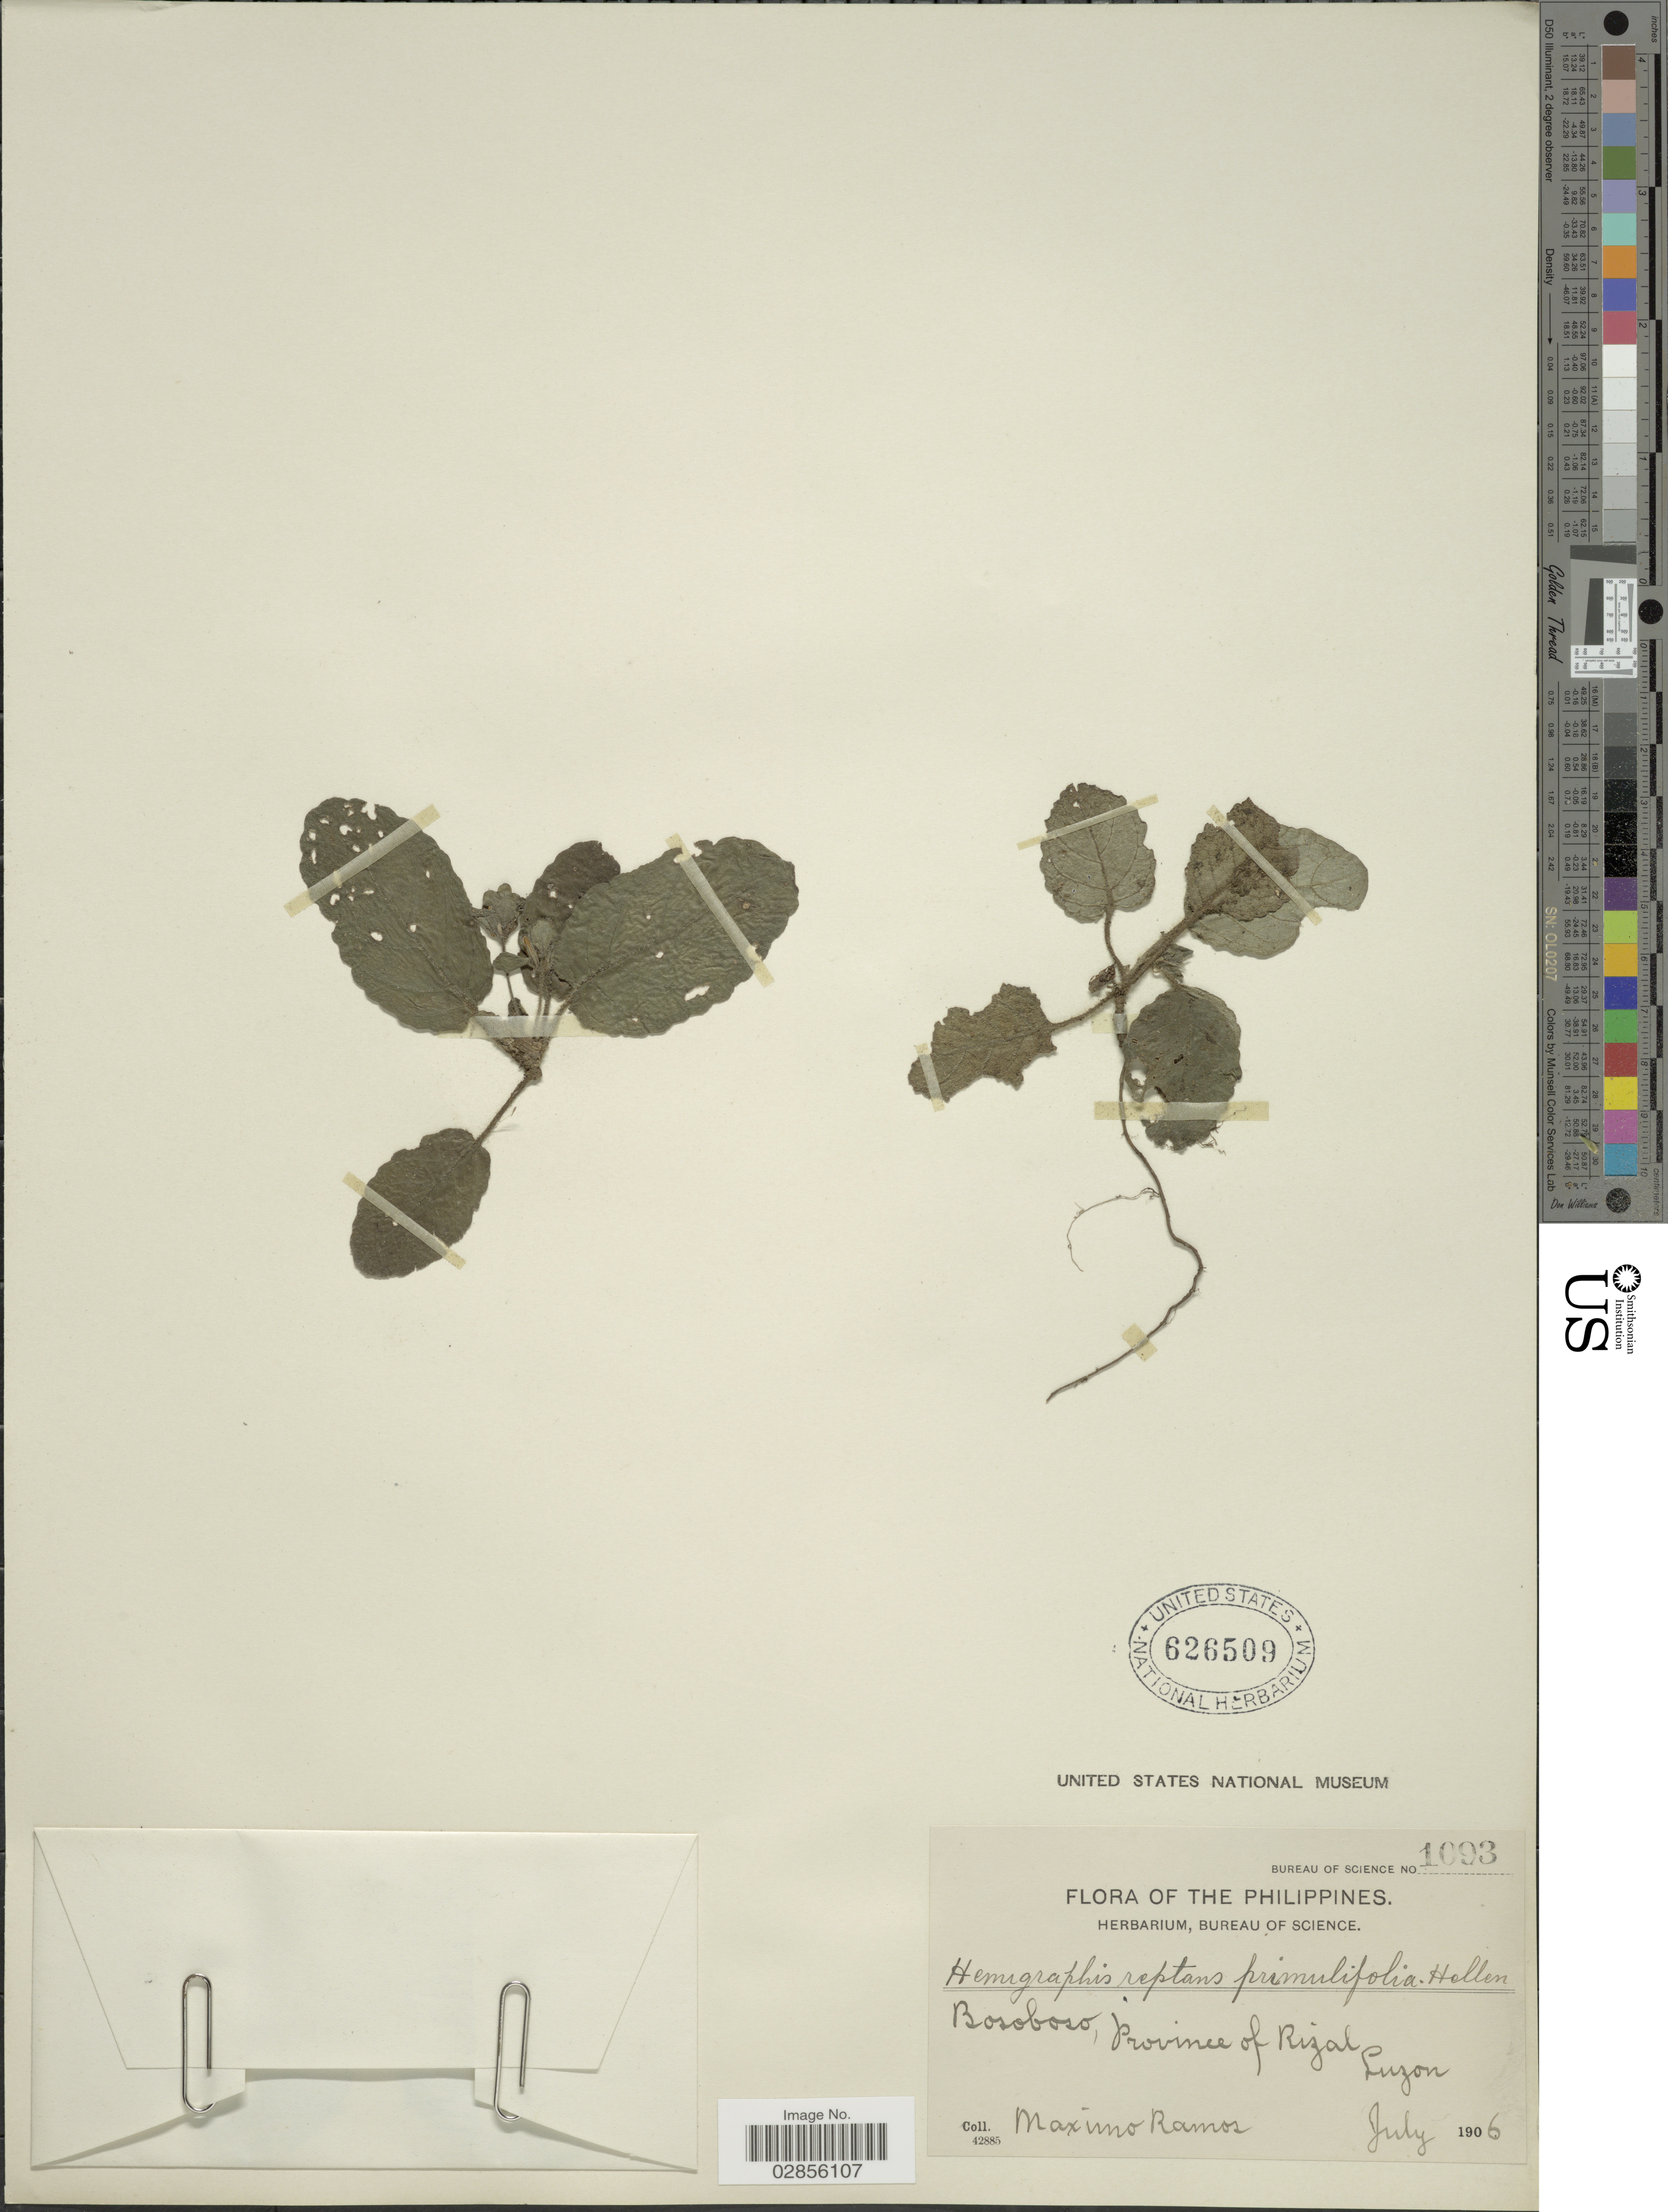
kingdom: Plantae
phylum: Tracheophyta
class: Magnoliopsida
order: Lamiales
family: Acanthaceae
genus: Hemigraphis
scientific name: Hemigraphis reptans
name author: (G. Forst.) T. Anderson ex Hemsl.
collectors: M. Ramos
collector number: Bureau of Science 1093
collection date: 1906-07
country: Philippines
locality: Bosoboso, Province of Rizal, Luzon.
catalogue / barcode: US 626509